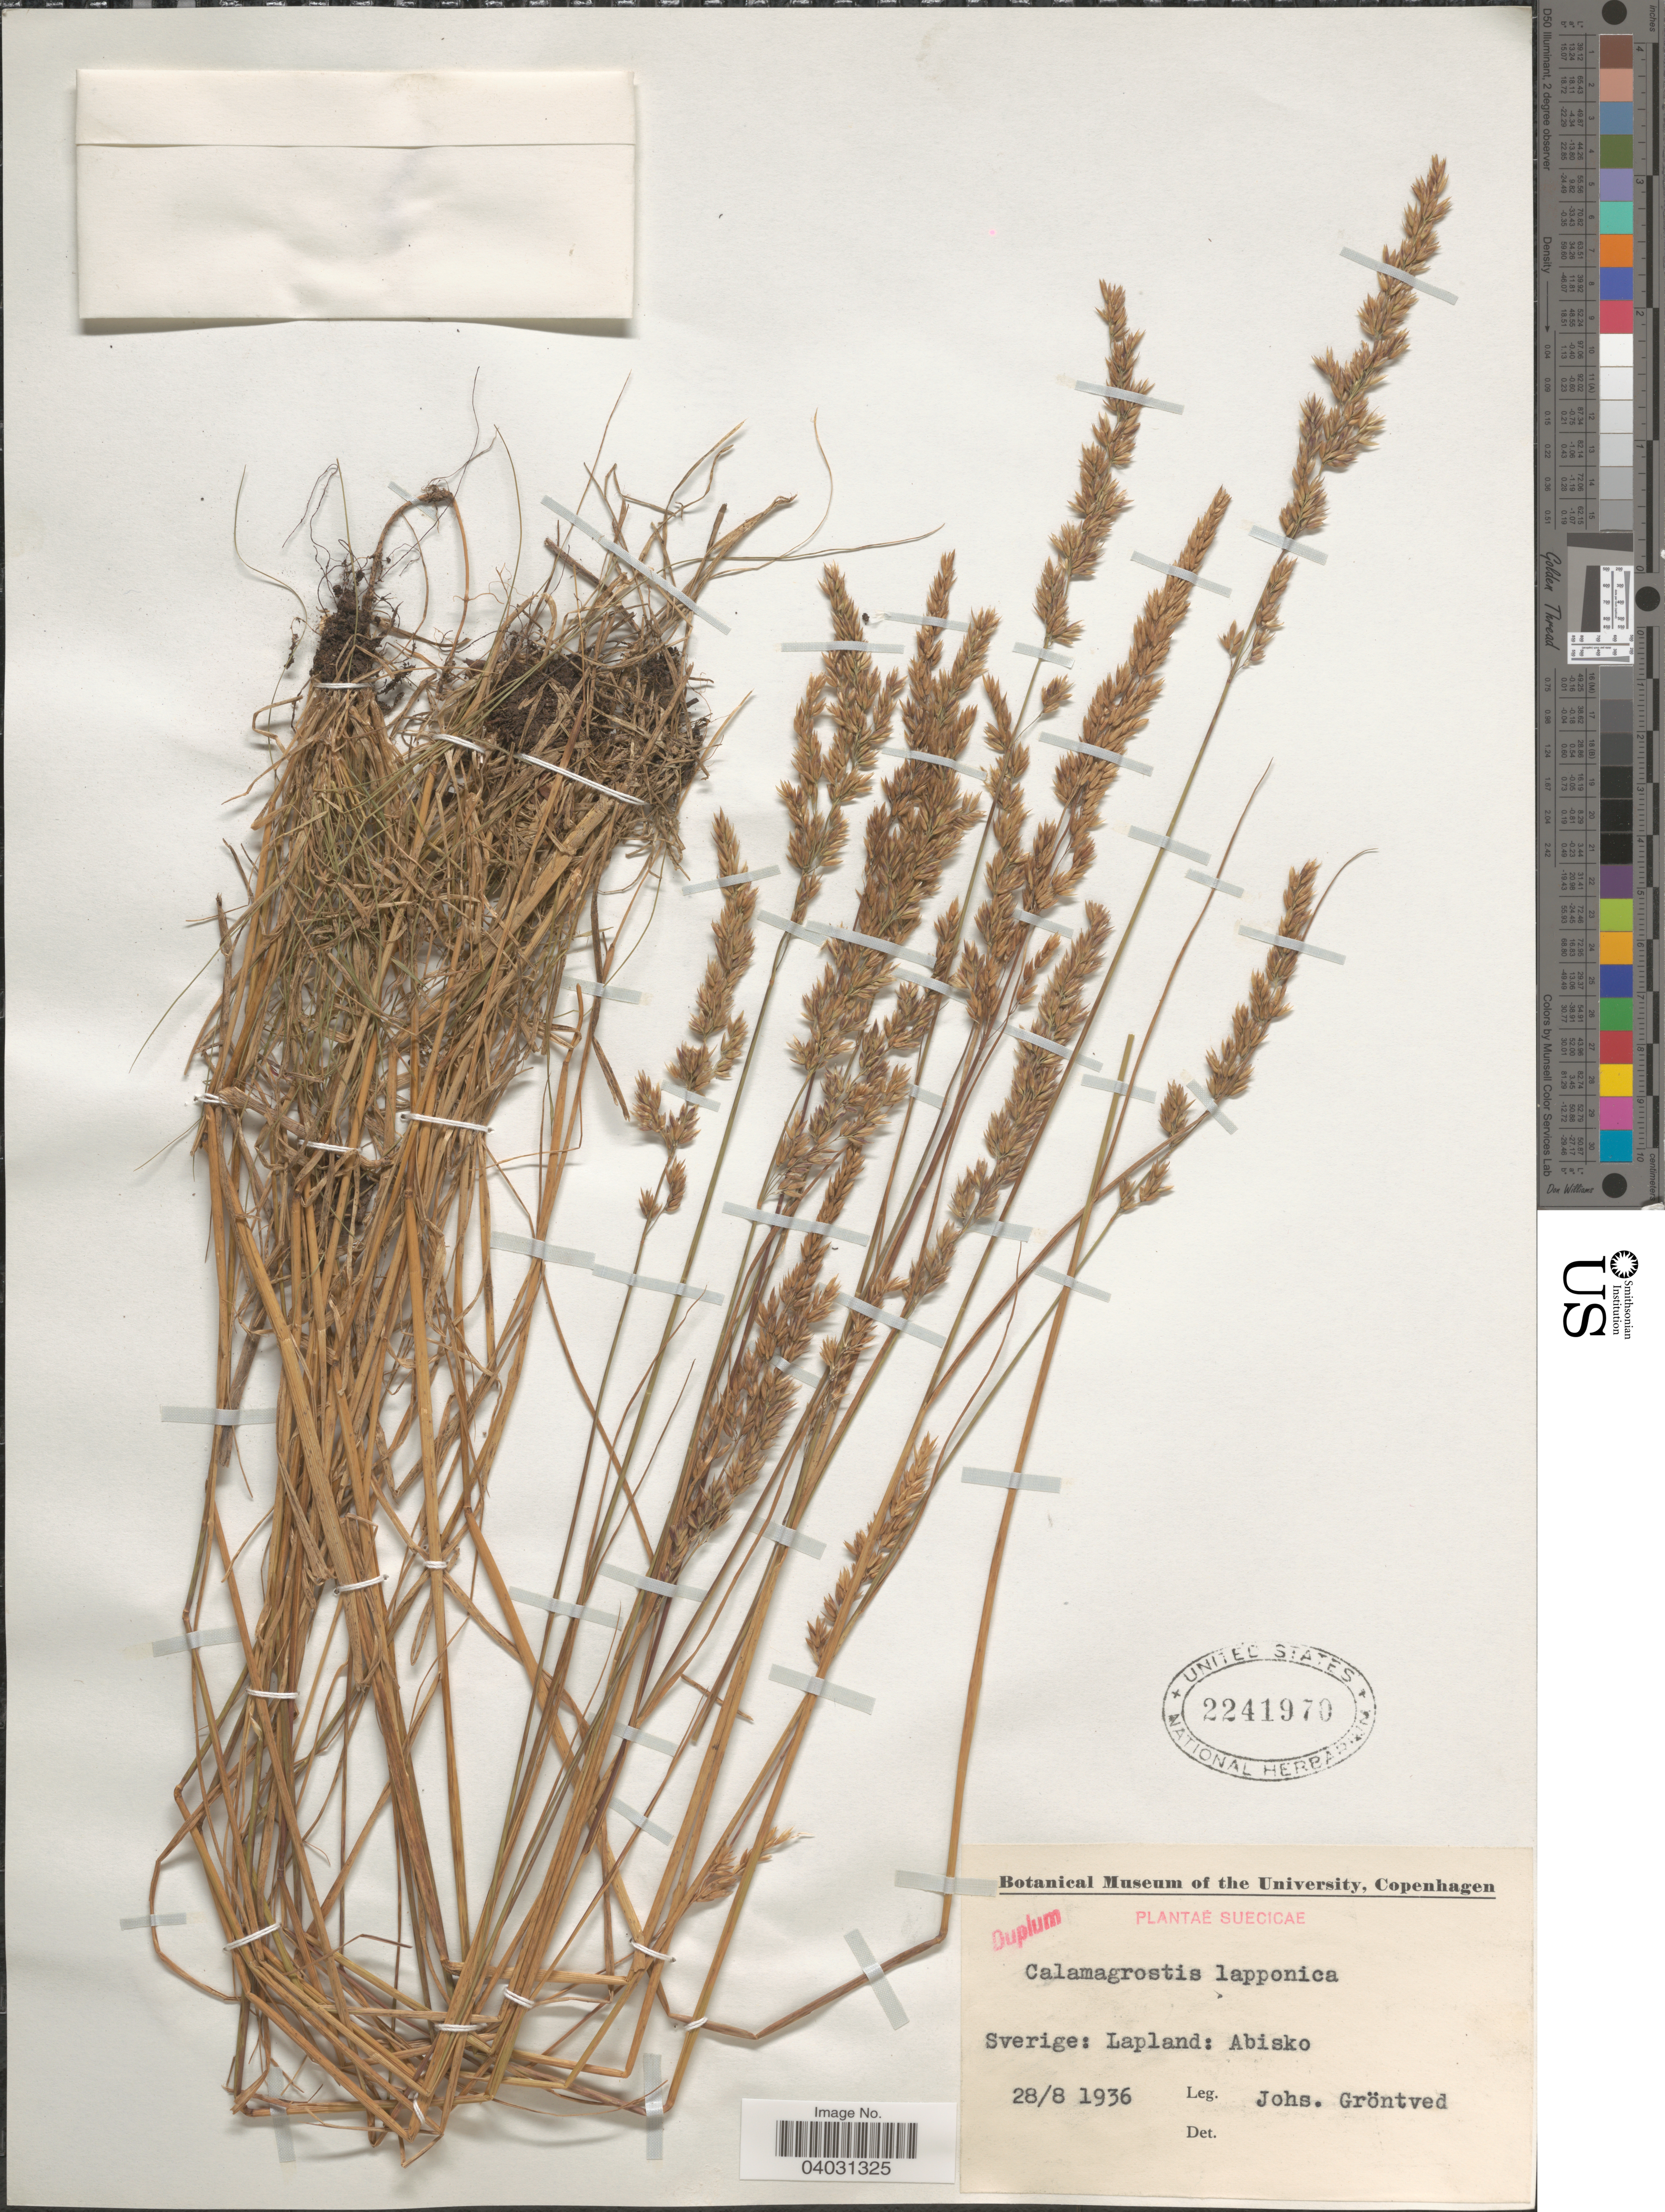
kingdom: Plantae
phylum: Tracheophyta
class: Liliopsida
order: Poales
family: Poaceae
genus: Calamagrostis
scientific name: Calamagrostis lapponica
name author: (Wahlenb.) Hartm.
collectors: J. Grontved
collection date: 1936-08-28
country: Sweden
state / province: Norrbotten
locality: Suecicae. Sverige: Lapland: Abisko.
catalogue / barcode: US 2241970